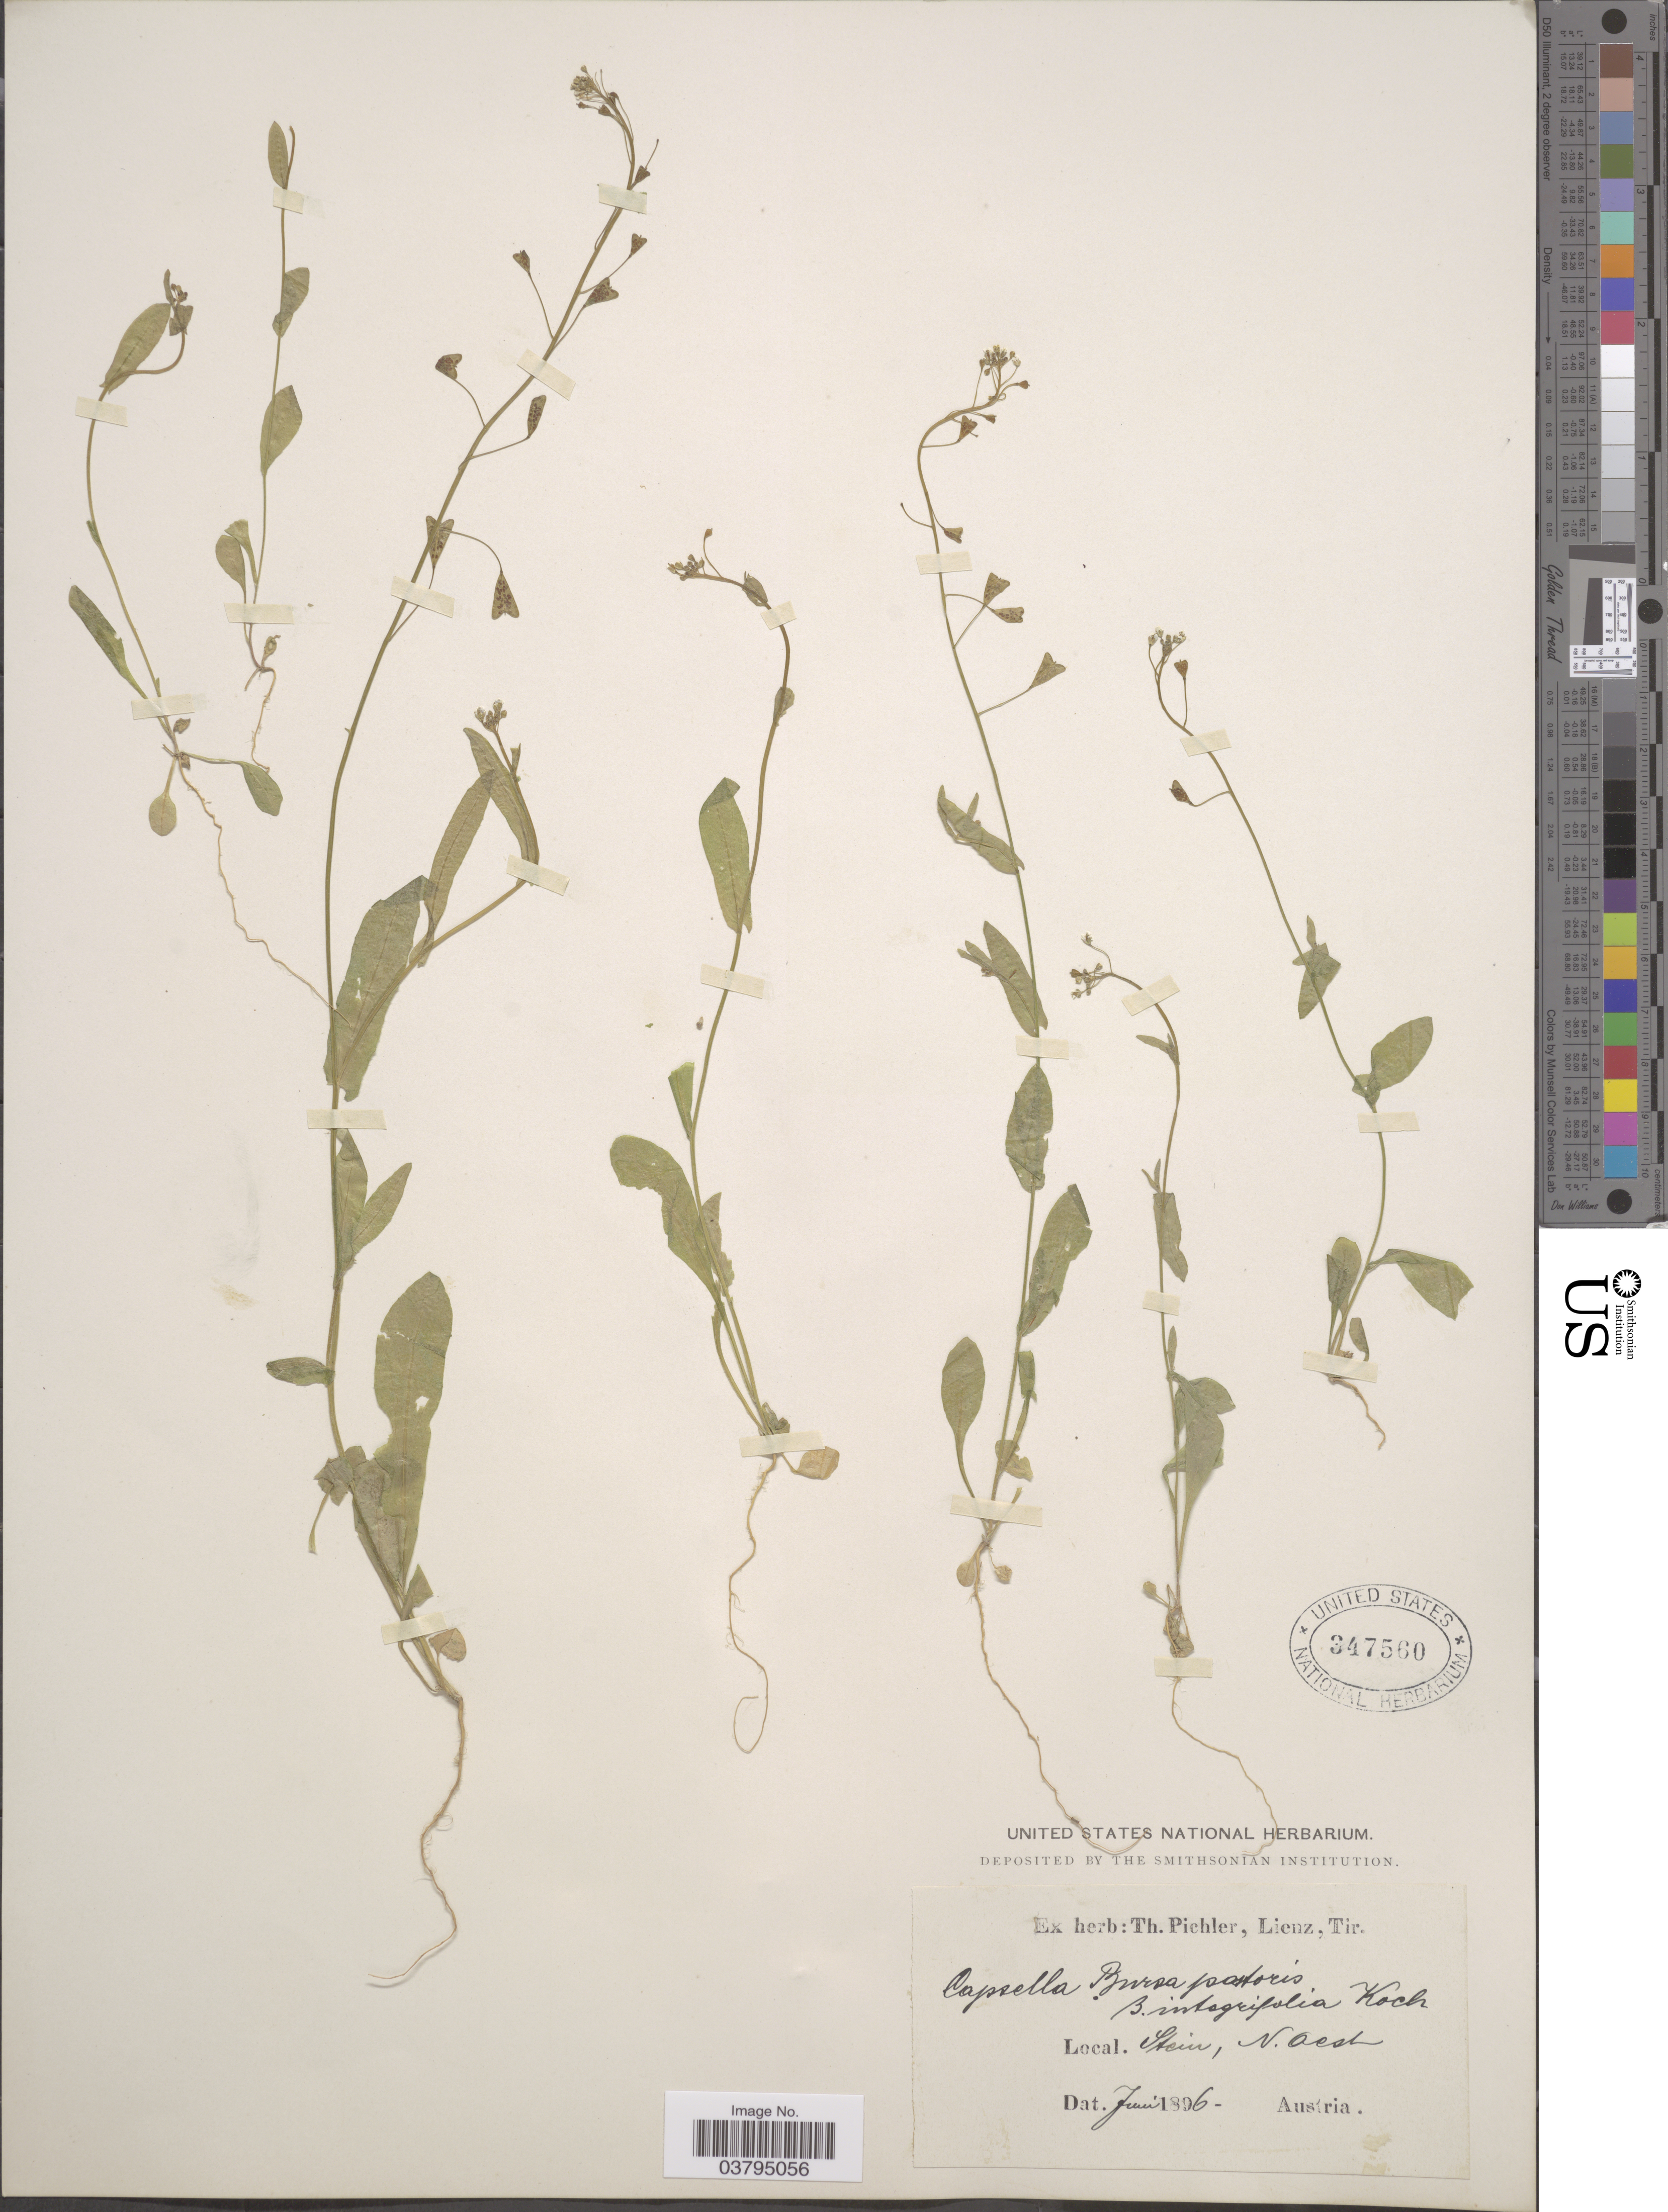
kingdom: Plantae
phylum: Tracheophyta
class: Magnoliopsida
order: Brassicales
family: Brassicaceae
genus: Capsella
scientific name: Capsella bursa-pastoris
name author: (L.) Medik.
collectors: ex herb. T. Pichler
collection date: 1896-06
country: Austria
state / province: Niederosterreich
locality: Stein, N. Oest.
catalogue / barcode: US 347560